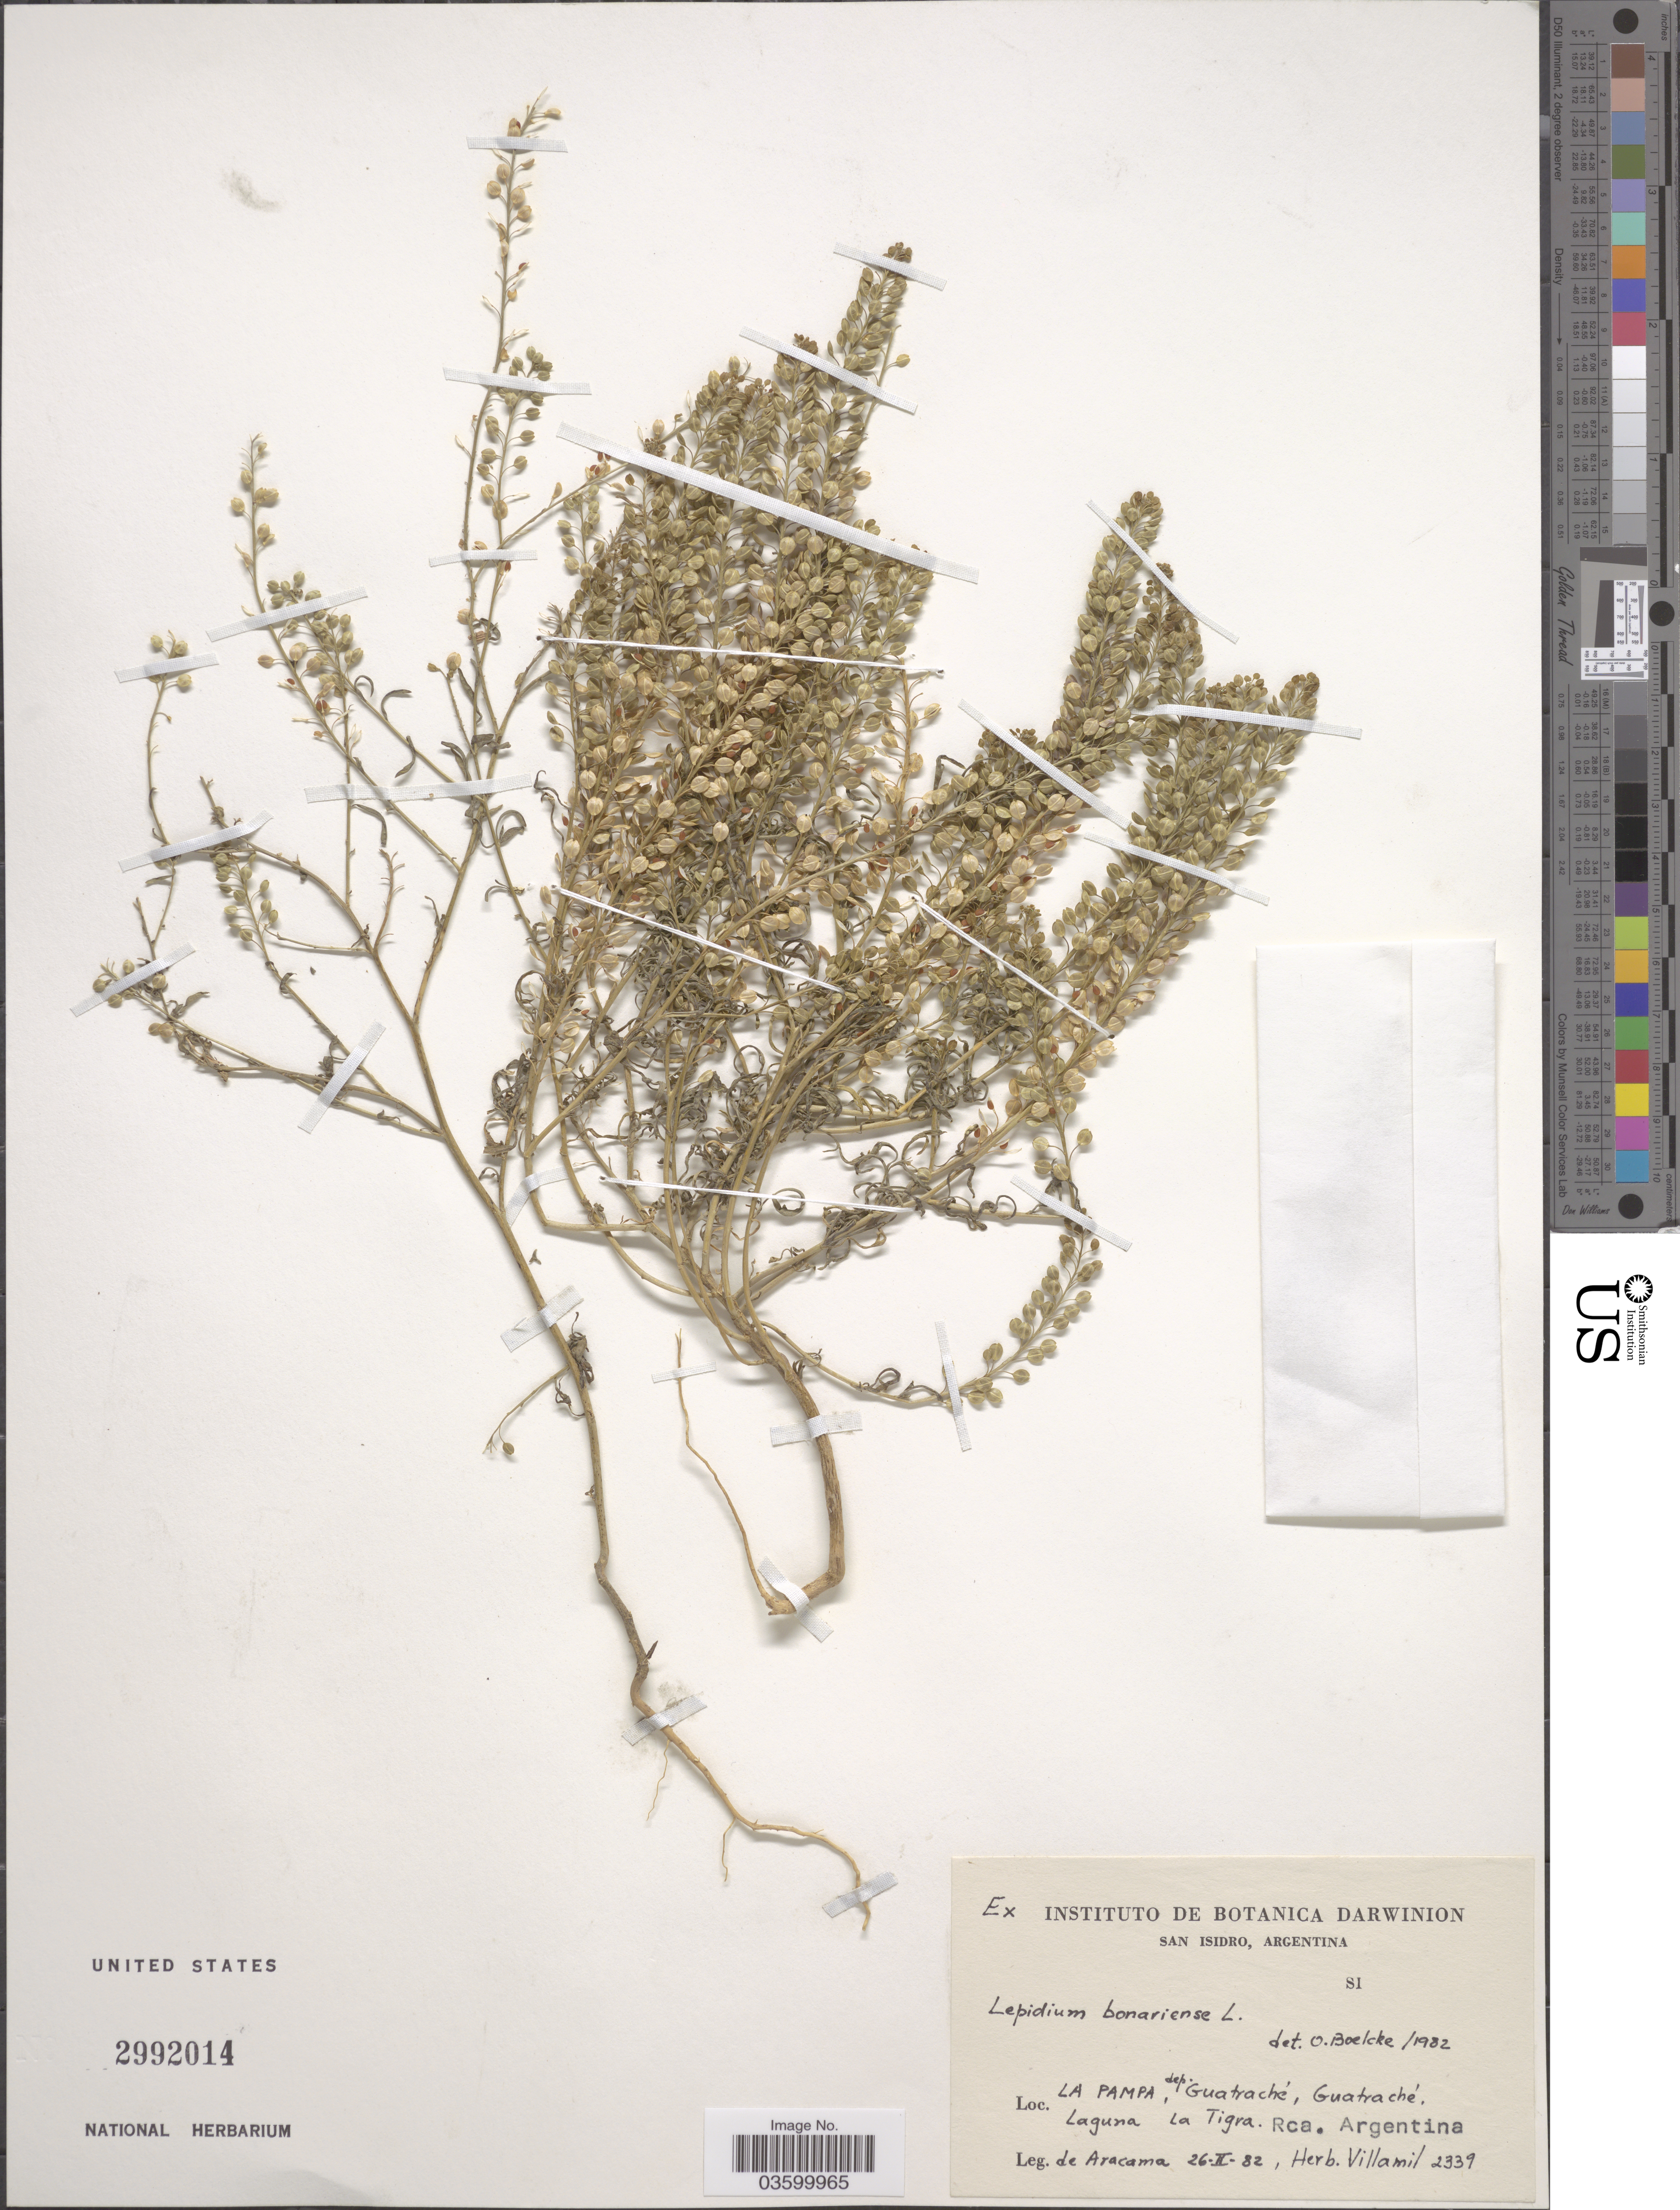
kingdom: Plantae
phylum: Tracheophyta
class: Magnoliopsida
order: Brassicales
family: Brassicaceae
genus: Lepidium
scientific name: Lepidium bonariense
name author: L.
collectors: De Aracama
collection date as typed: Transcribed d/m/y: 26/2/82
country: Argentina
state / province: La Pampa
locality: Dep. Guatraché, Guatraché. Laguna La Tigra. Rca. Argentina.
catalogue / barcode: US 2992014